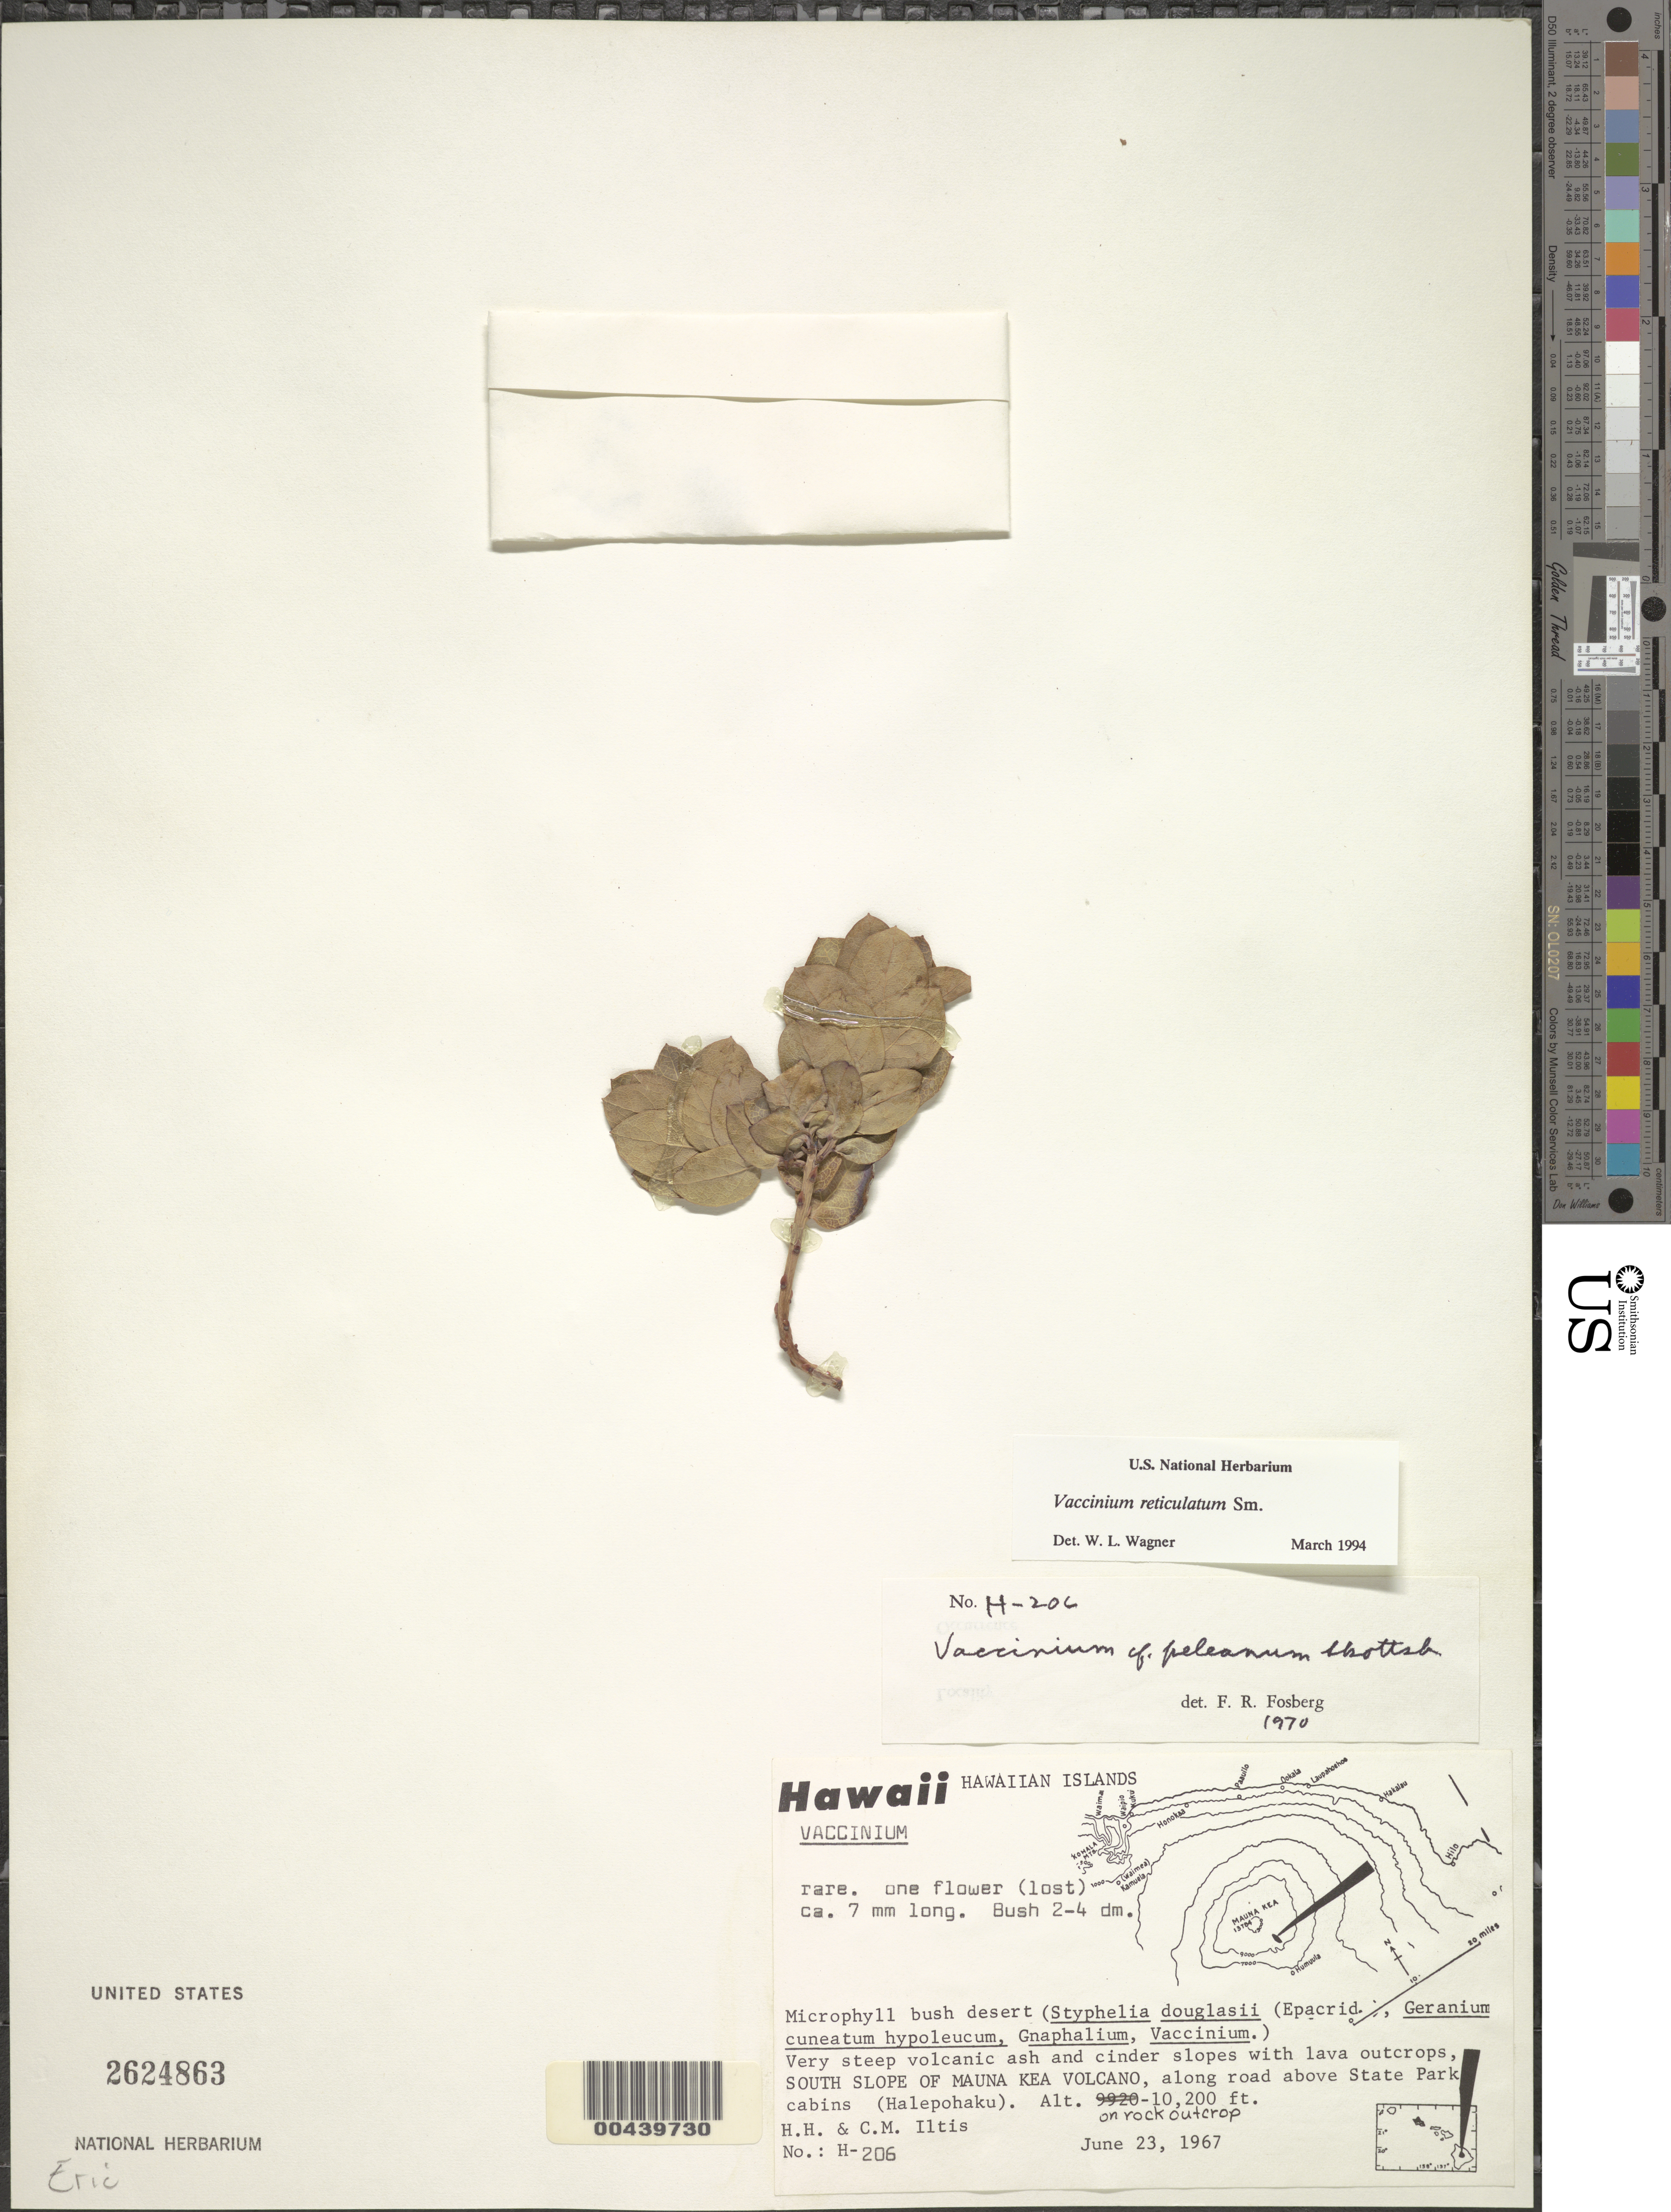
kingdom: Plantae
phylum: Tracheophyta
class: Magnoliopsida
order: Ericales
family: Ericaceae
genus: Vaccinium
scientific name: Vaccinium reticulatum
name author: Sm.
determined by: Wagner, W. L., (BOT), Smithsonian Institution - National Museum of Natural History (UNITED STATES)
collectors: H. H. Iltis & C. M Iltis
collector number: H-206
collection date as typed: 23 Jun 1967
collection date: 1967-06-23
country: United States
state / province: Hawaii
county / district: Hawaii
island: Hawaii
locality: South slope of Mauna Kea Volcano, along road above State Park cabins (Halepohaku)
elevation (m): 3109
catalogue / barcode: US 2624863